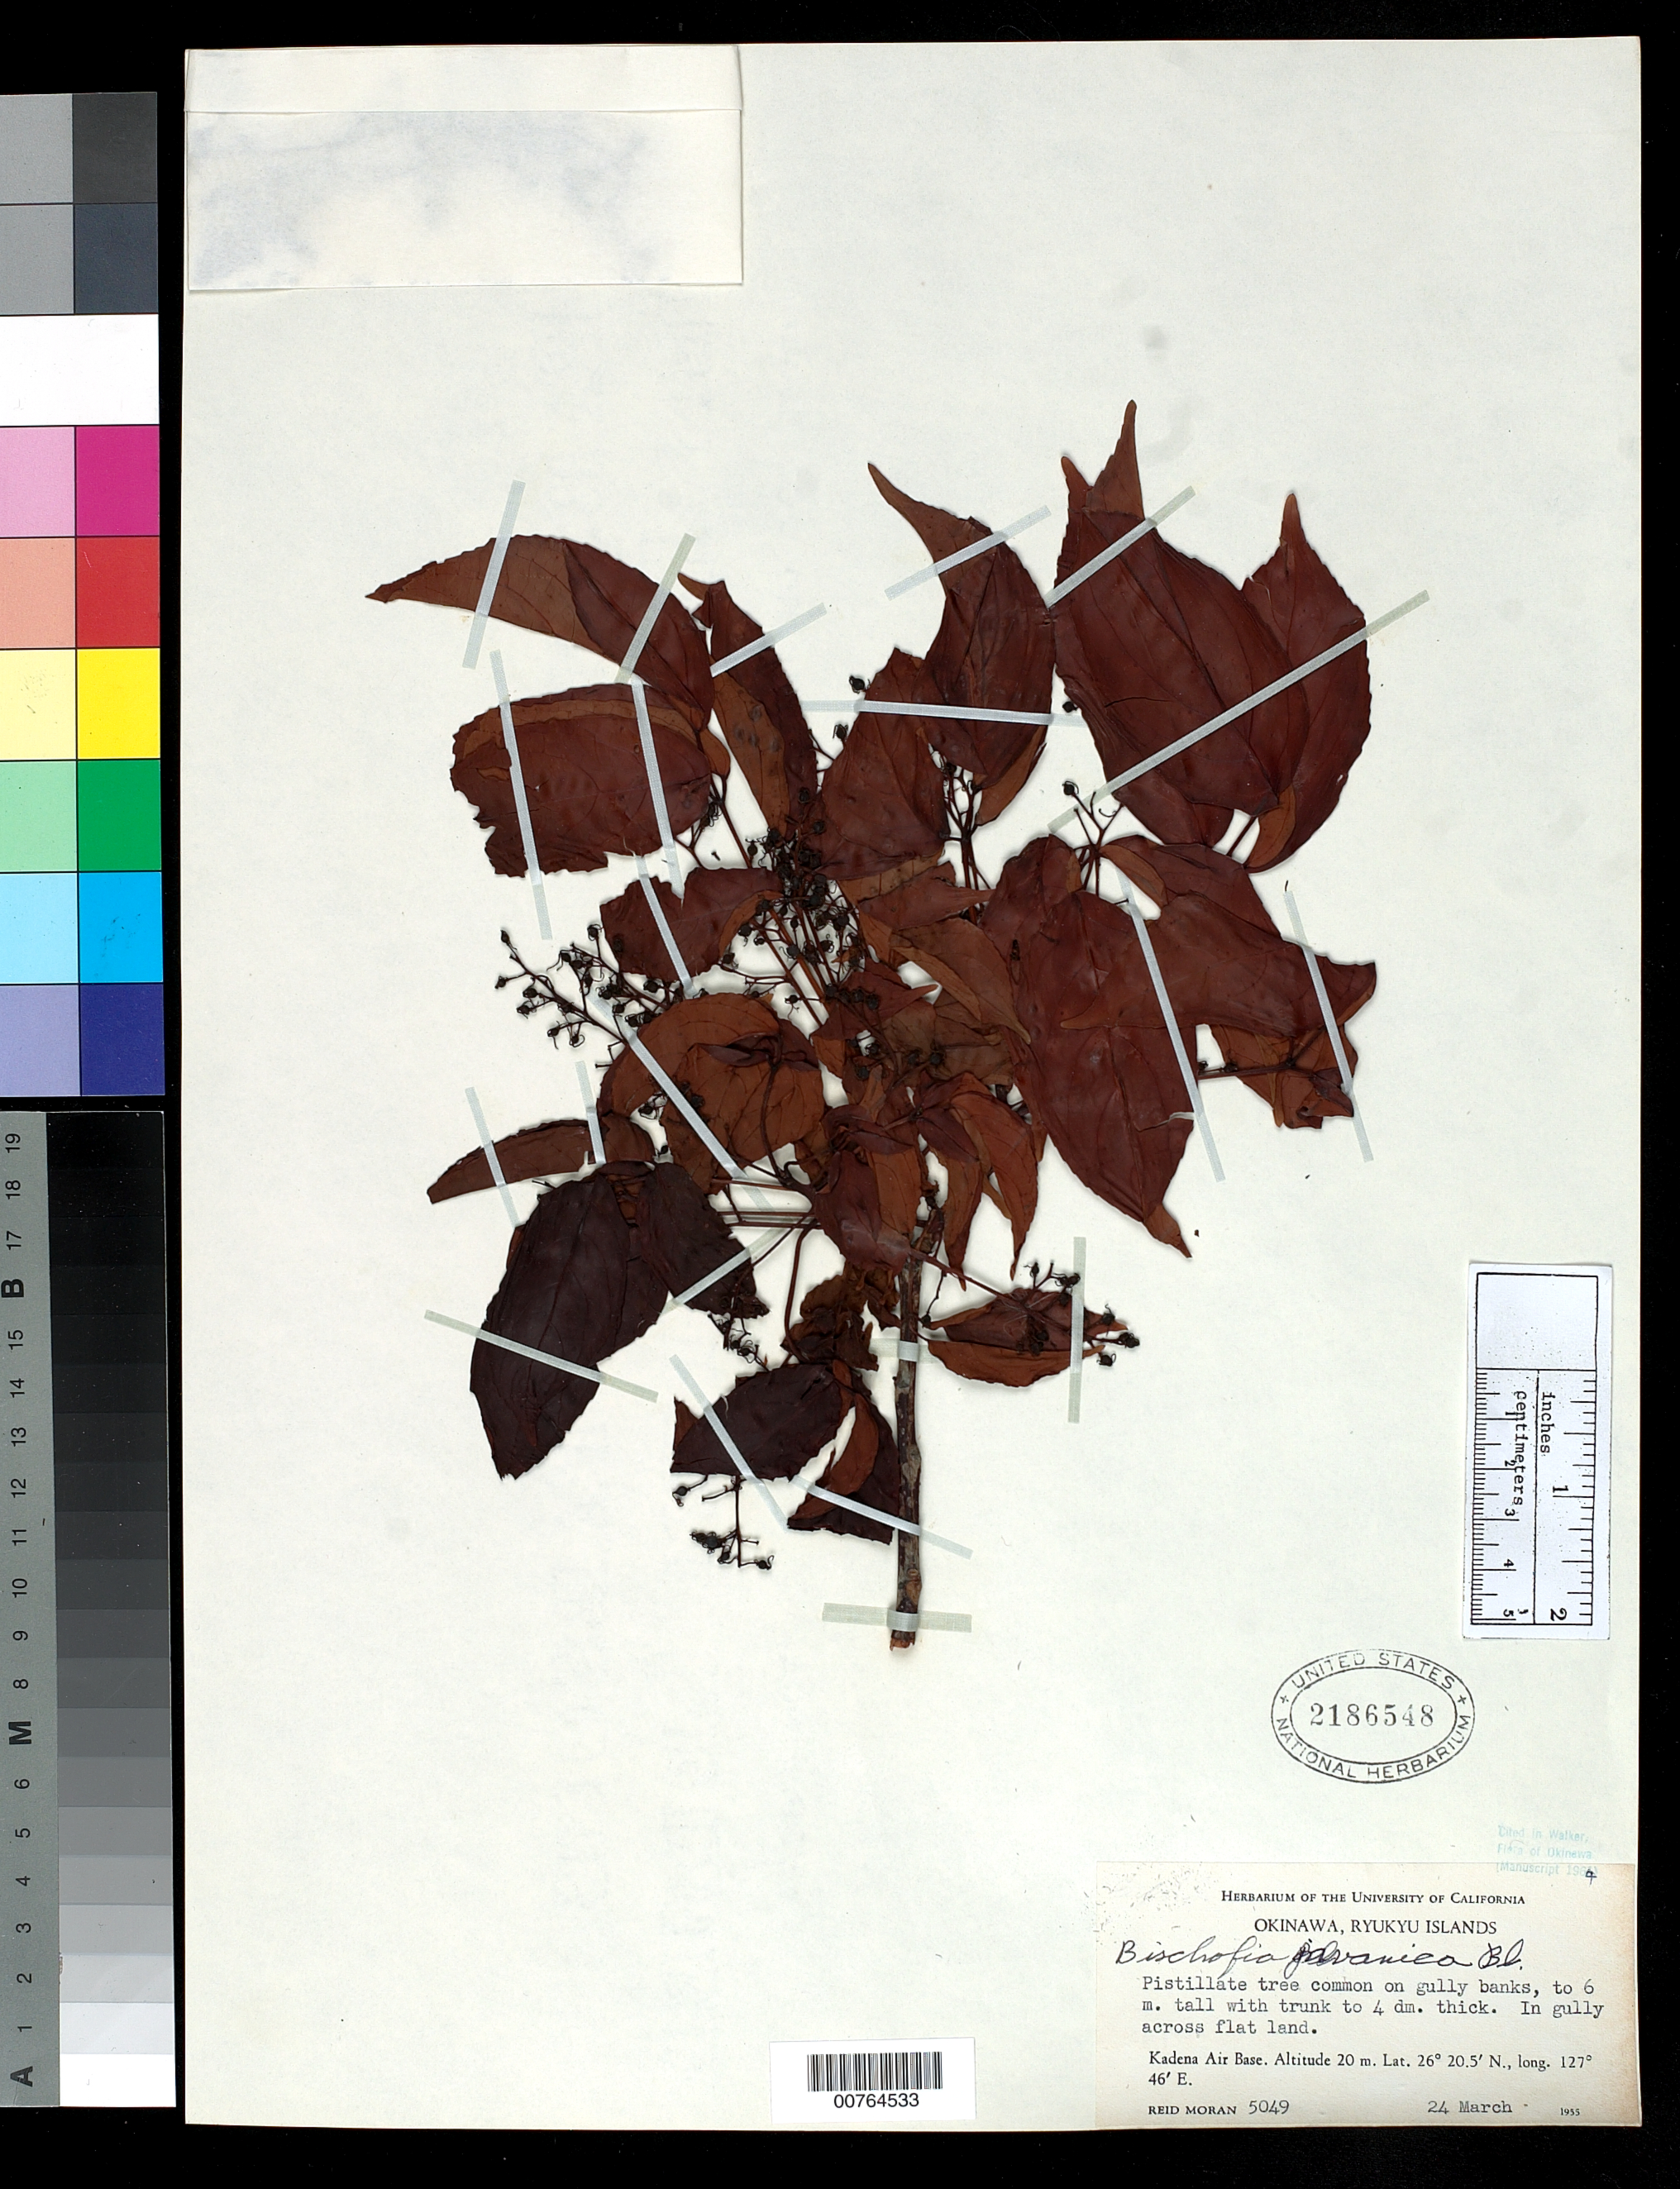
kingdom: Plantae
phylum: Tracheophyta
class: Magnoliopsida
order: Malpighiales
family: Phyllanthaceae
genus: Bischofia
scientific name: Bischofia javanica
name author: Blume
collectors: R. V. Moran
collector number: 5049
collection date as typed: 24 Mar 1955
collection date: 1955-03-24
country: Japan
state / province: Okinawa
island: Okinawa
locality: Kadena Air Base.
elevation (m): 20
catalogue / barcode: US 2186548